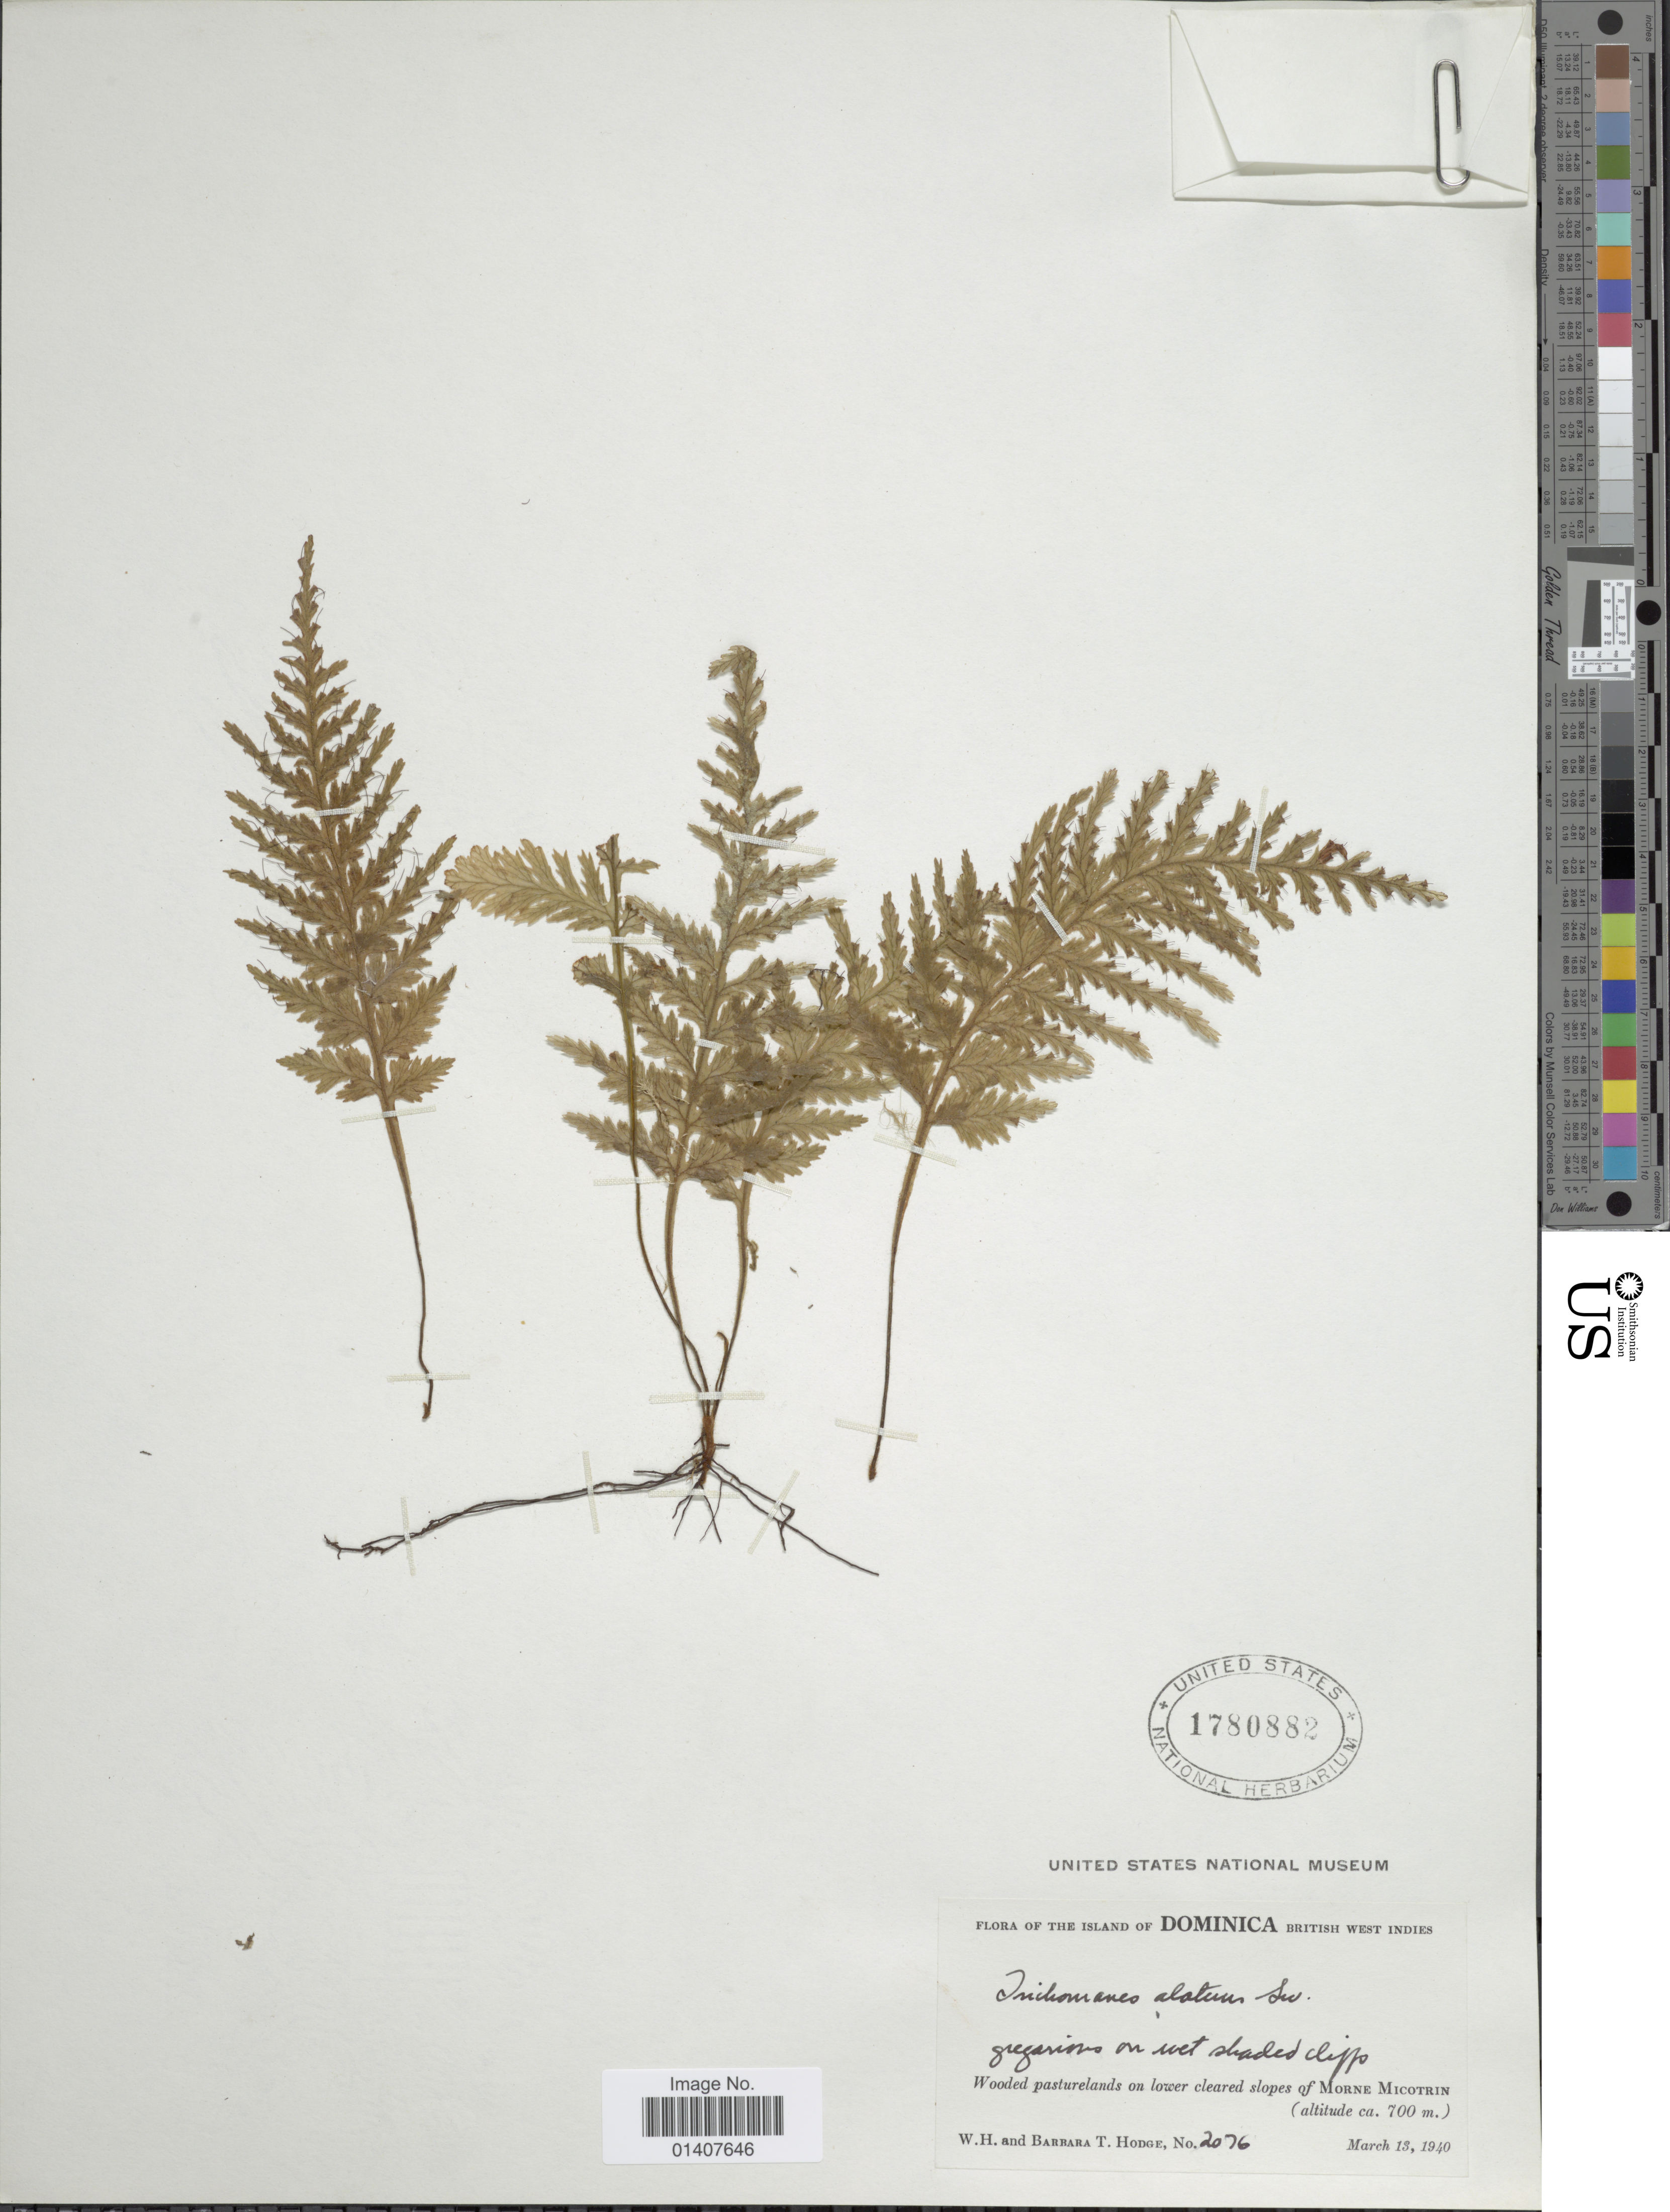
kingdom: Plantae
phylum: Tracheophyta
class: Polypodiopsida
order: Hymenophyllales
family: Hymenophyllaceae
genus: Trichomanes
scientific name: Trichomanes alatum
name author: Sw.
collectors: W. Hodge & B. Hodge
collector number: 2076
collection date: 1940-03-13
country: Dominica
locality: Island of Dominica British West Indies, wooded pasturelands on lower cleared slopes of Morne Micotrin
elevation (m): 700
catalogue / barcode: US 1780882